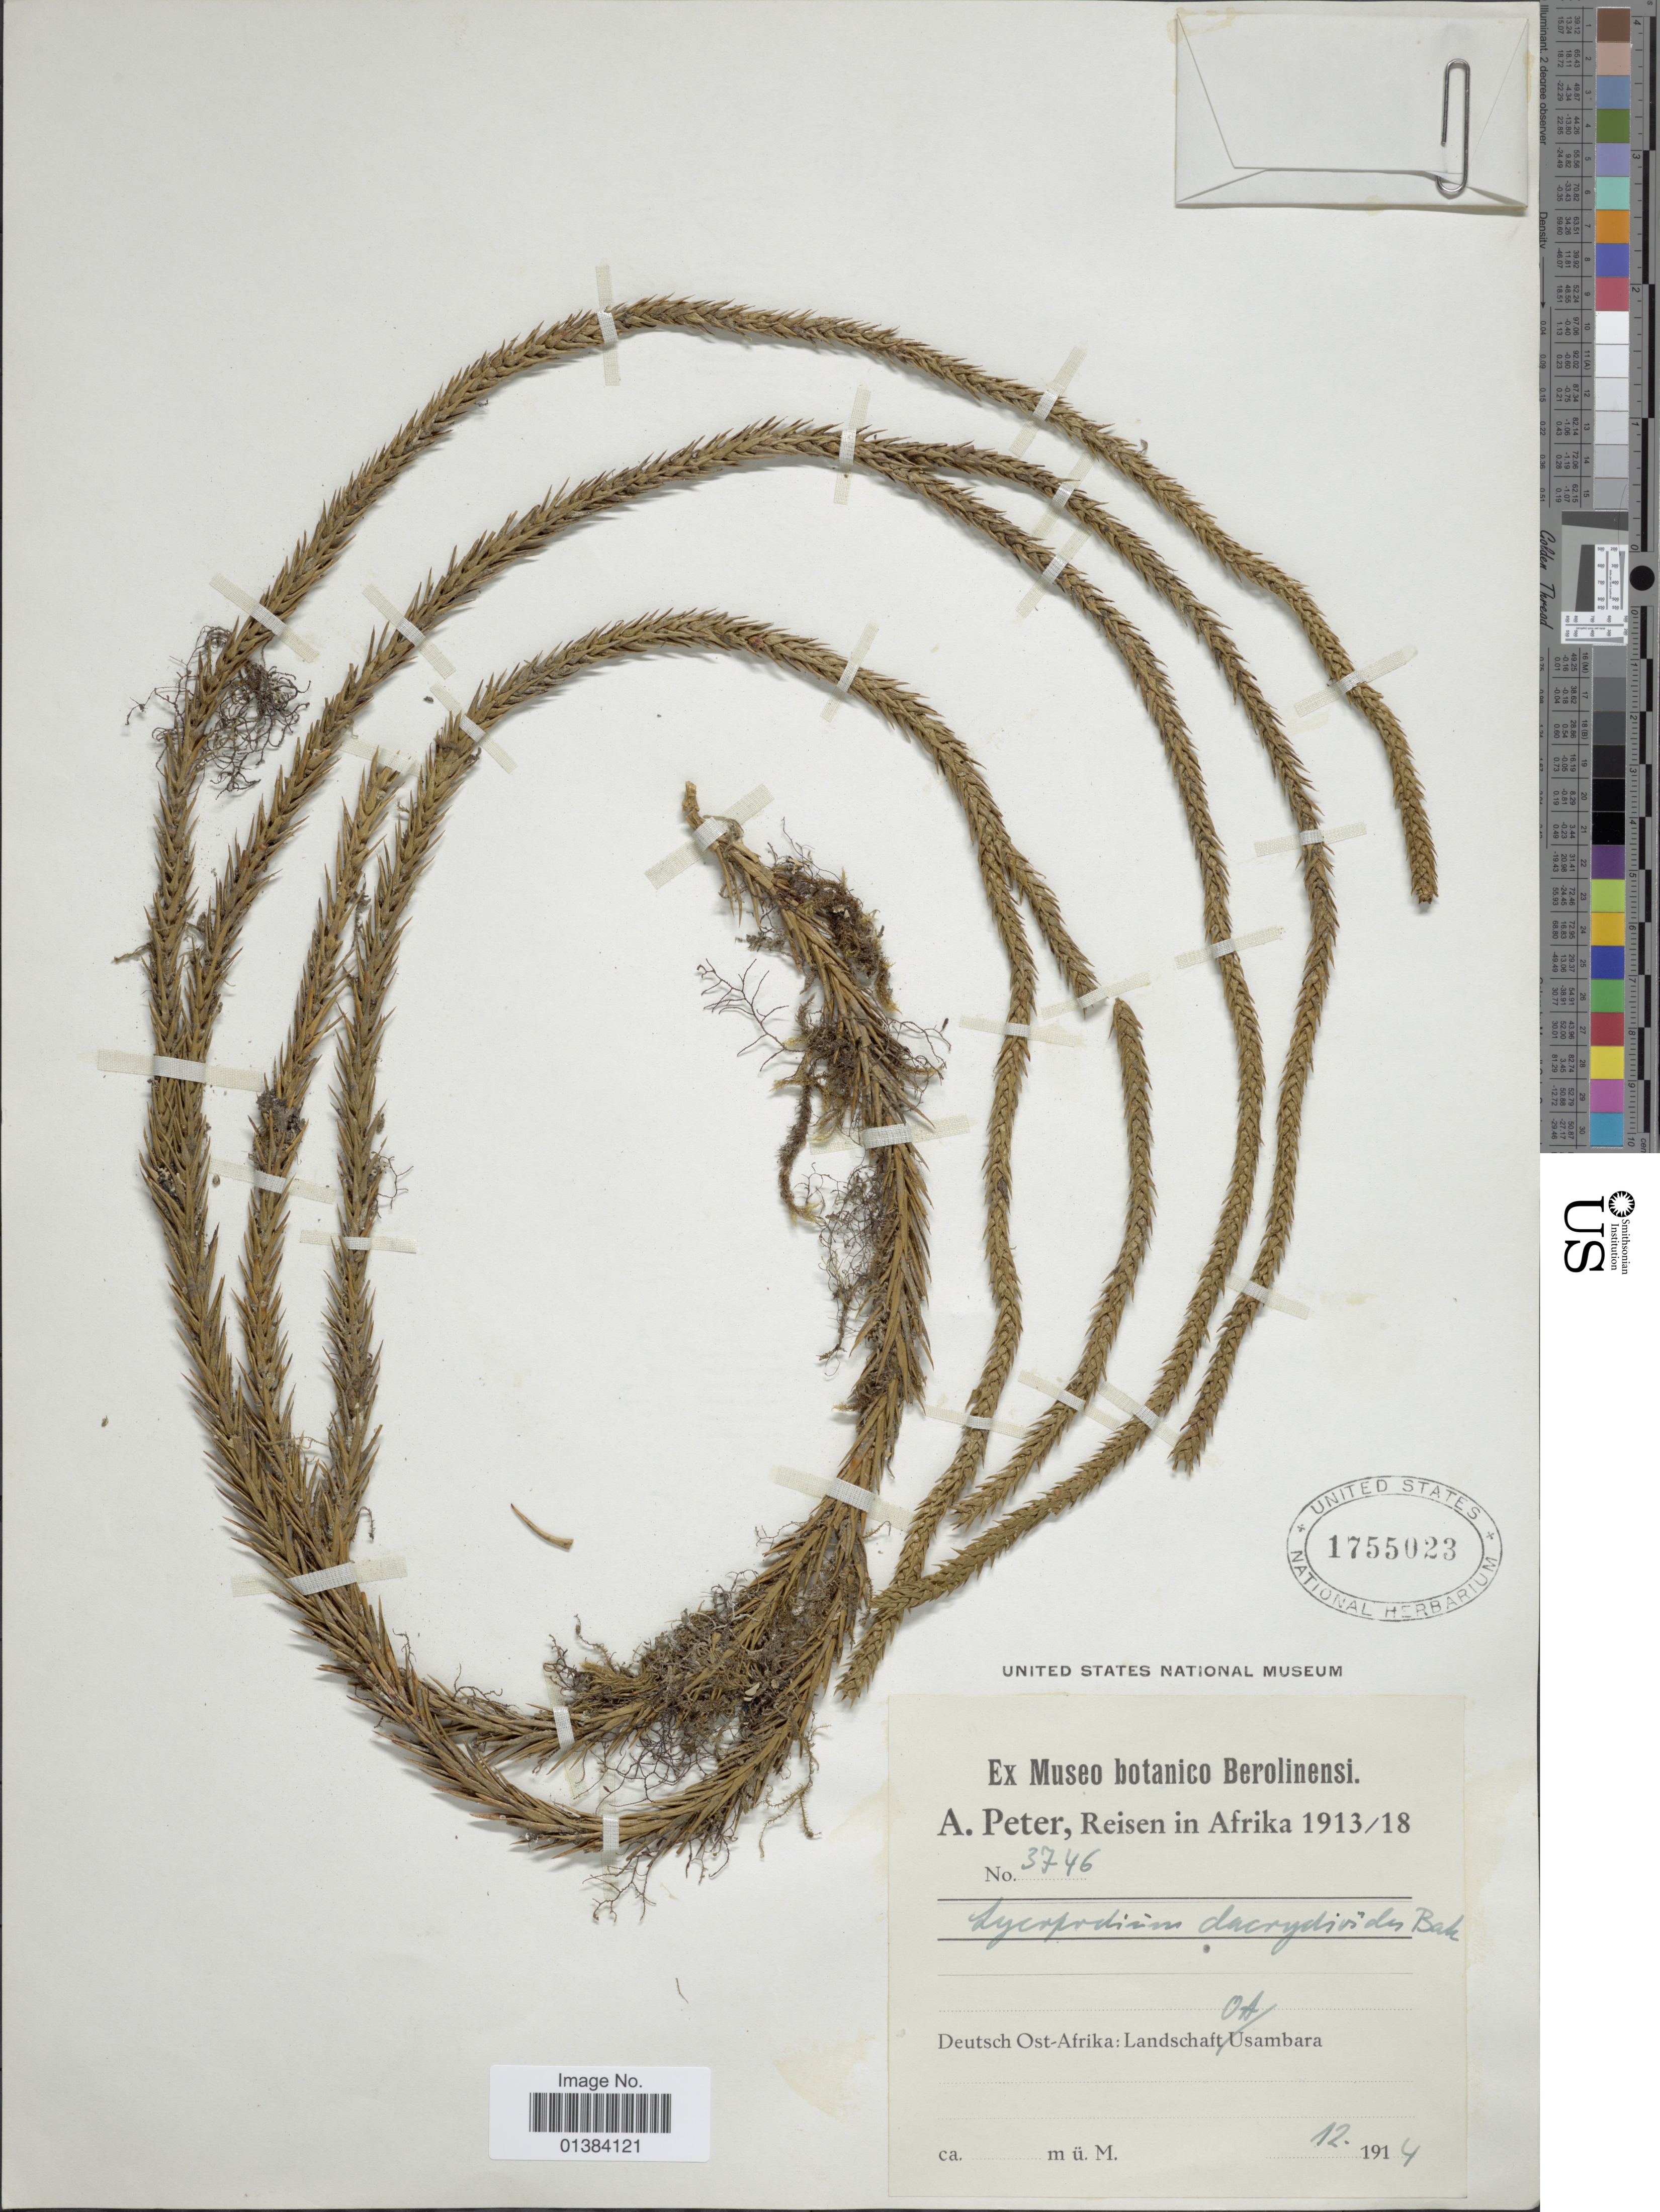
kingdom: Plantae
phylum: Tracheophyta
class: Lycopodiopsida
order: Lycopodiales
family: Lycopodiaceae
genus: Phlegmariurus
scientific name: Phlegmariurus dacrydioides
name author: (Baker) A. R. Field & Bostock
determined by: Field, A. R.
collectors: A. Peter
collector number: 3746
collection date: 1914-12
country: Tanzania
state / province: Tanga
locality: Deutsch Ost-Afrika: Landschaft Usambara.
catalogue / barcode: US 1755023